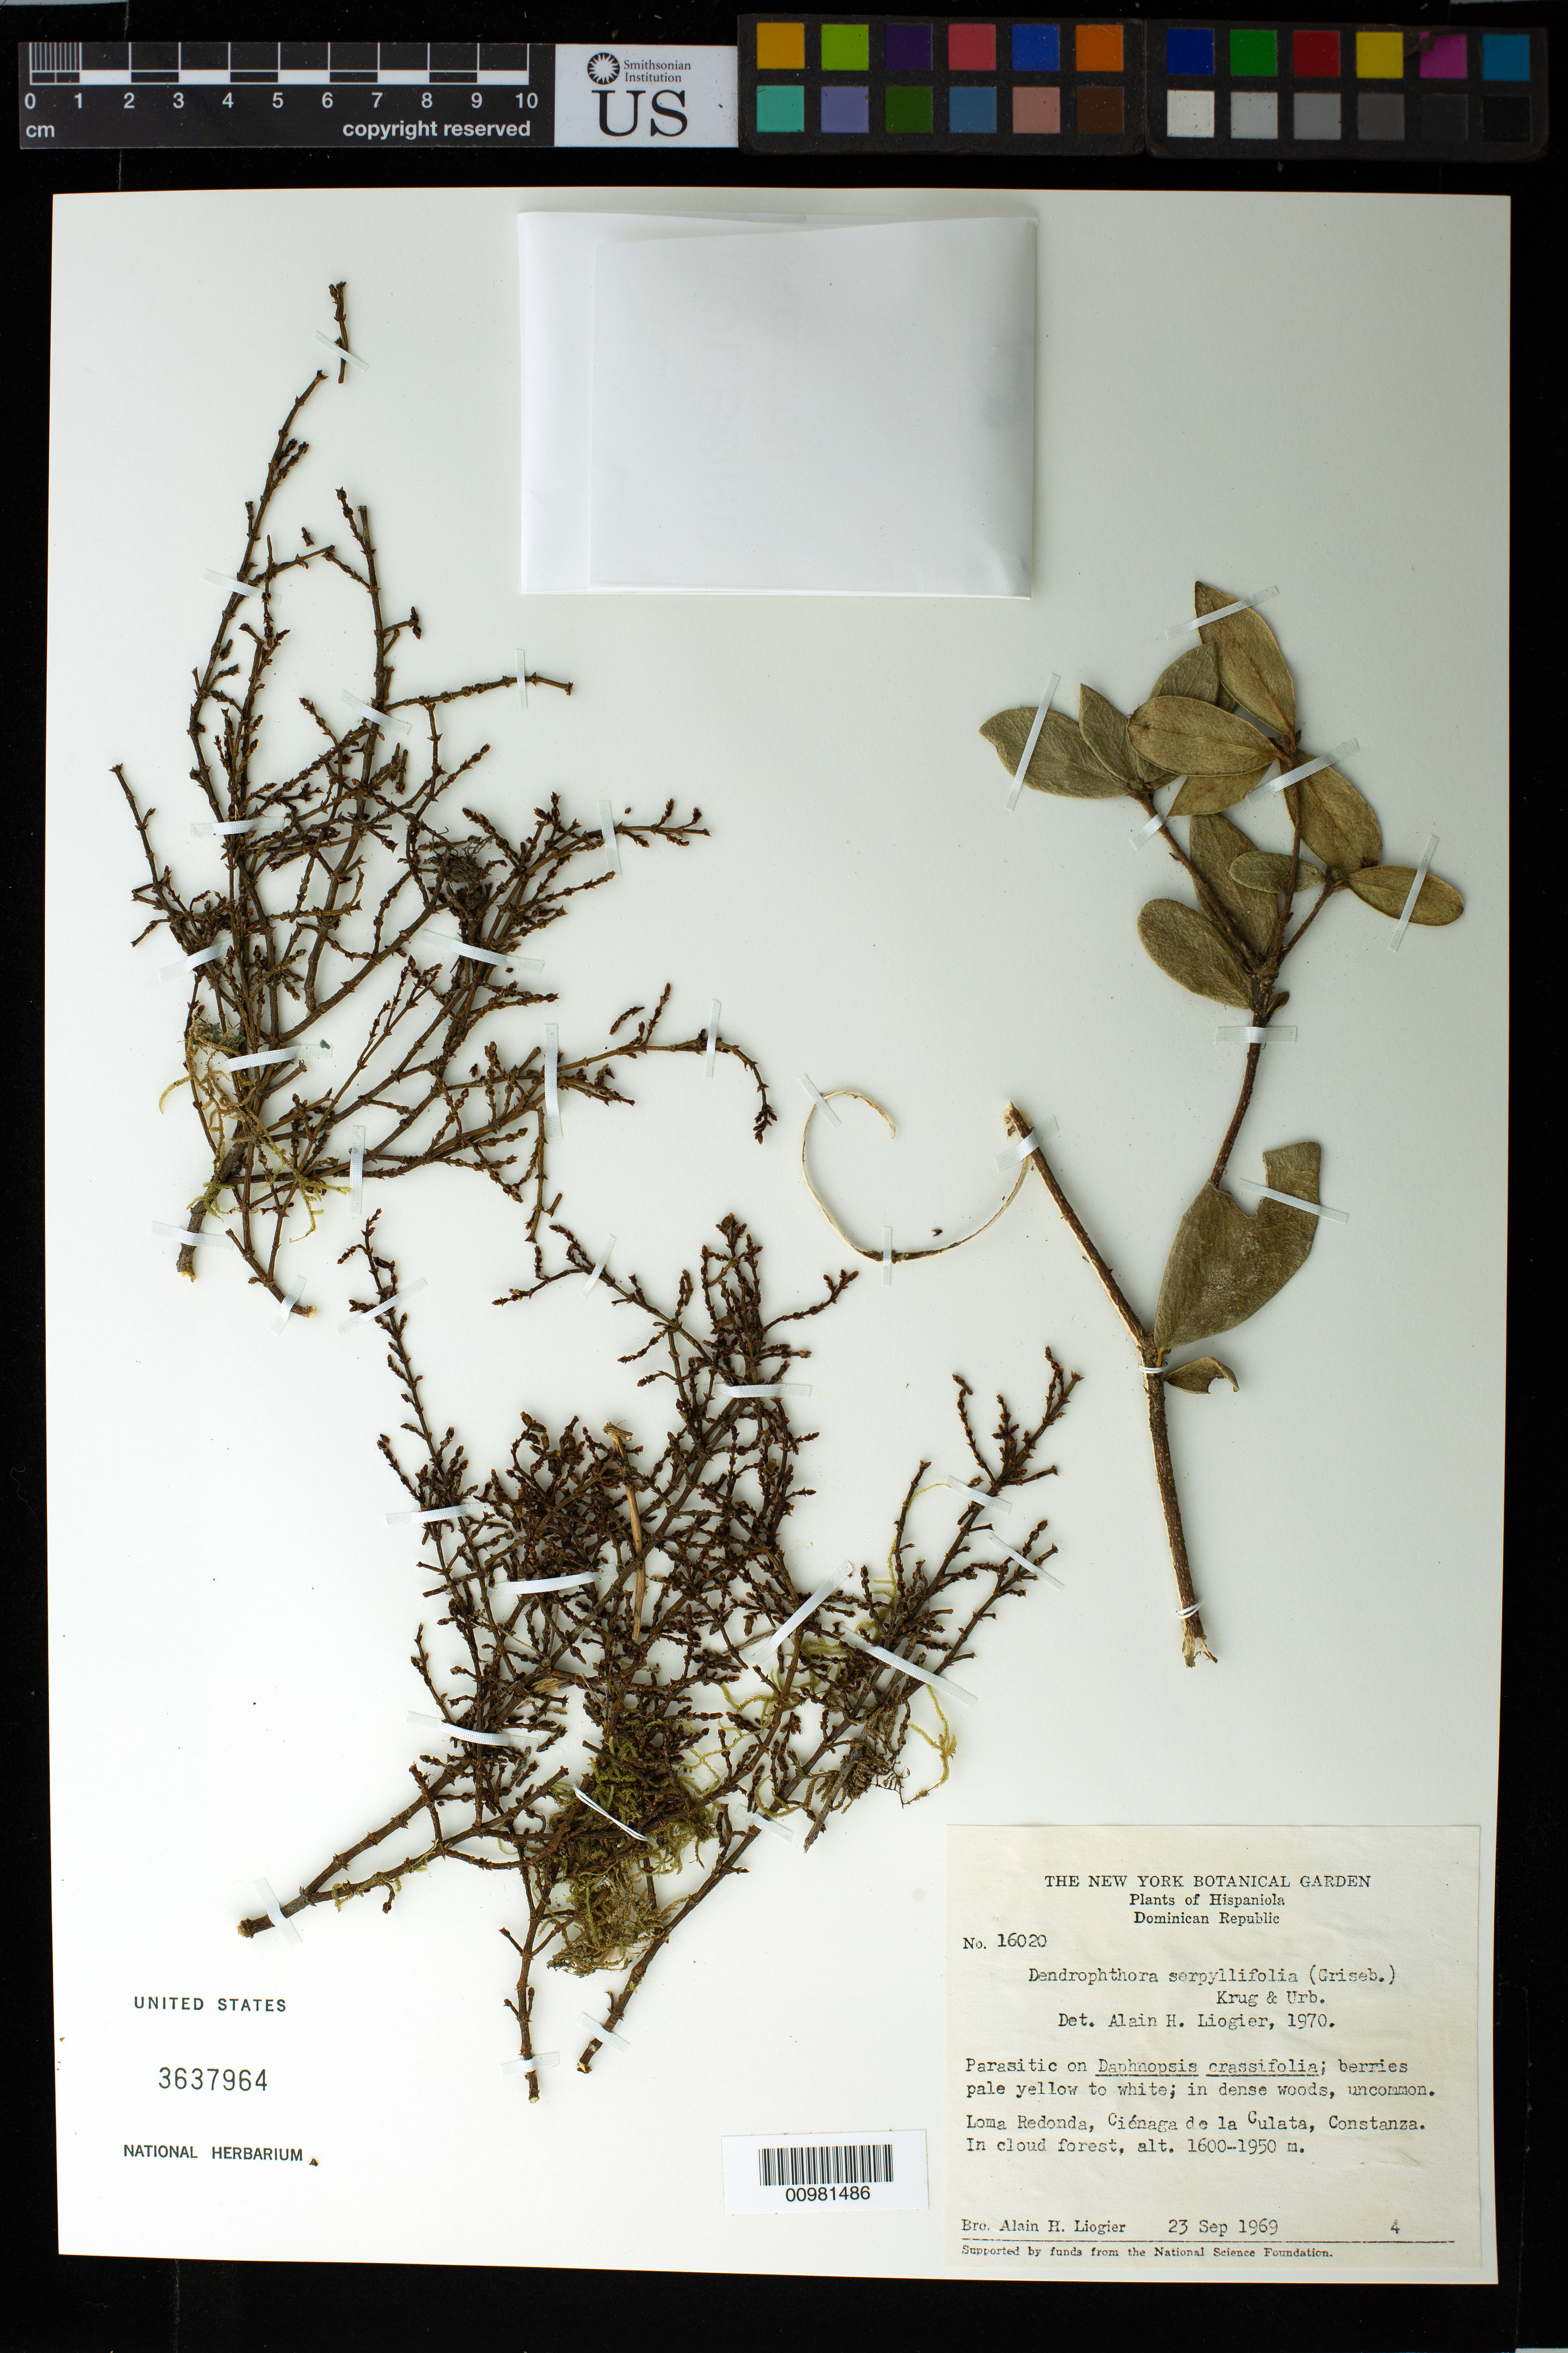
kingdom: Plantae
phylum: Tracheophyta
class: Magnoliopsida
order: Santalales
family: Viscaceae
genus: Dendrophthora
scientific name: Dendrophthora serpyllifolia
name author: (Griseb.) Krug & Urb.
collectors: A. H. Liogier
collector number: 16020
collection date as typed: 23 Sep 1969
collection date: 1969-09-23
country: Dominican Republic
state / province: La Vega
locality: Loma Redonda, Ciénaga de la Culata, Constanza.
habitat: In cloud forest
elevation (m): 1600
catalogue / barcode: US 3637964